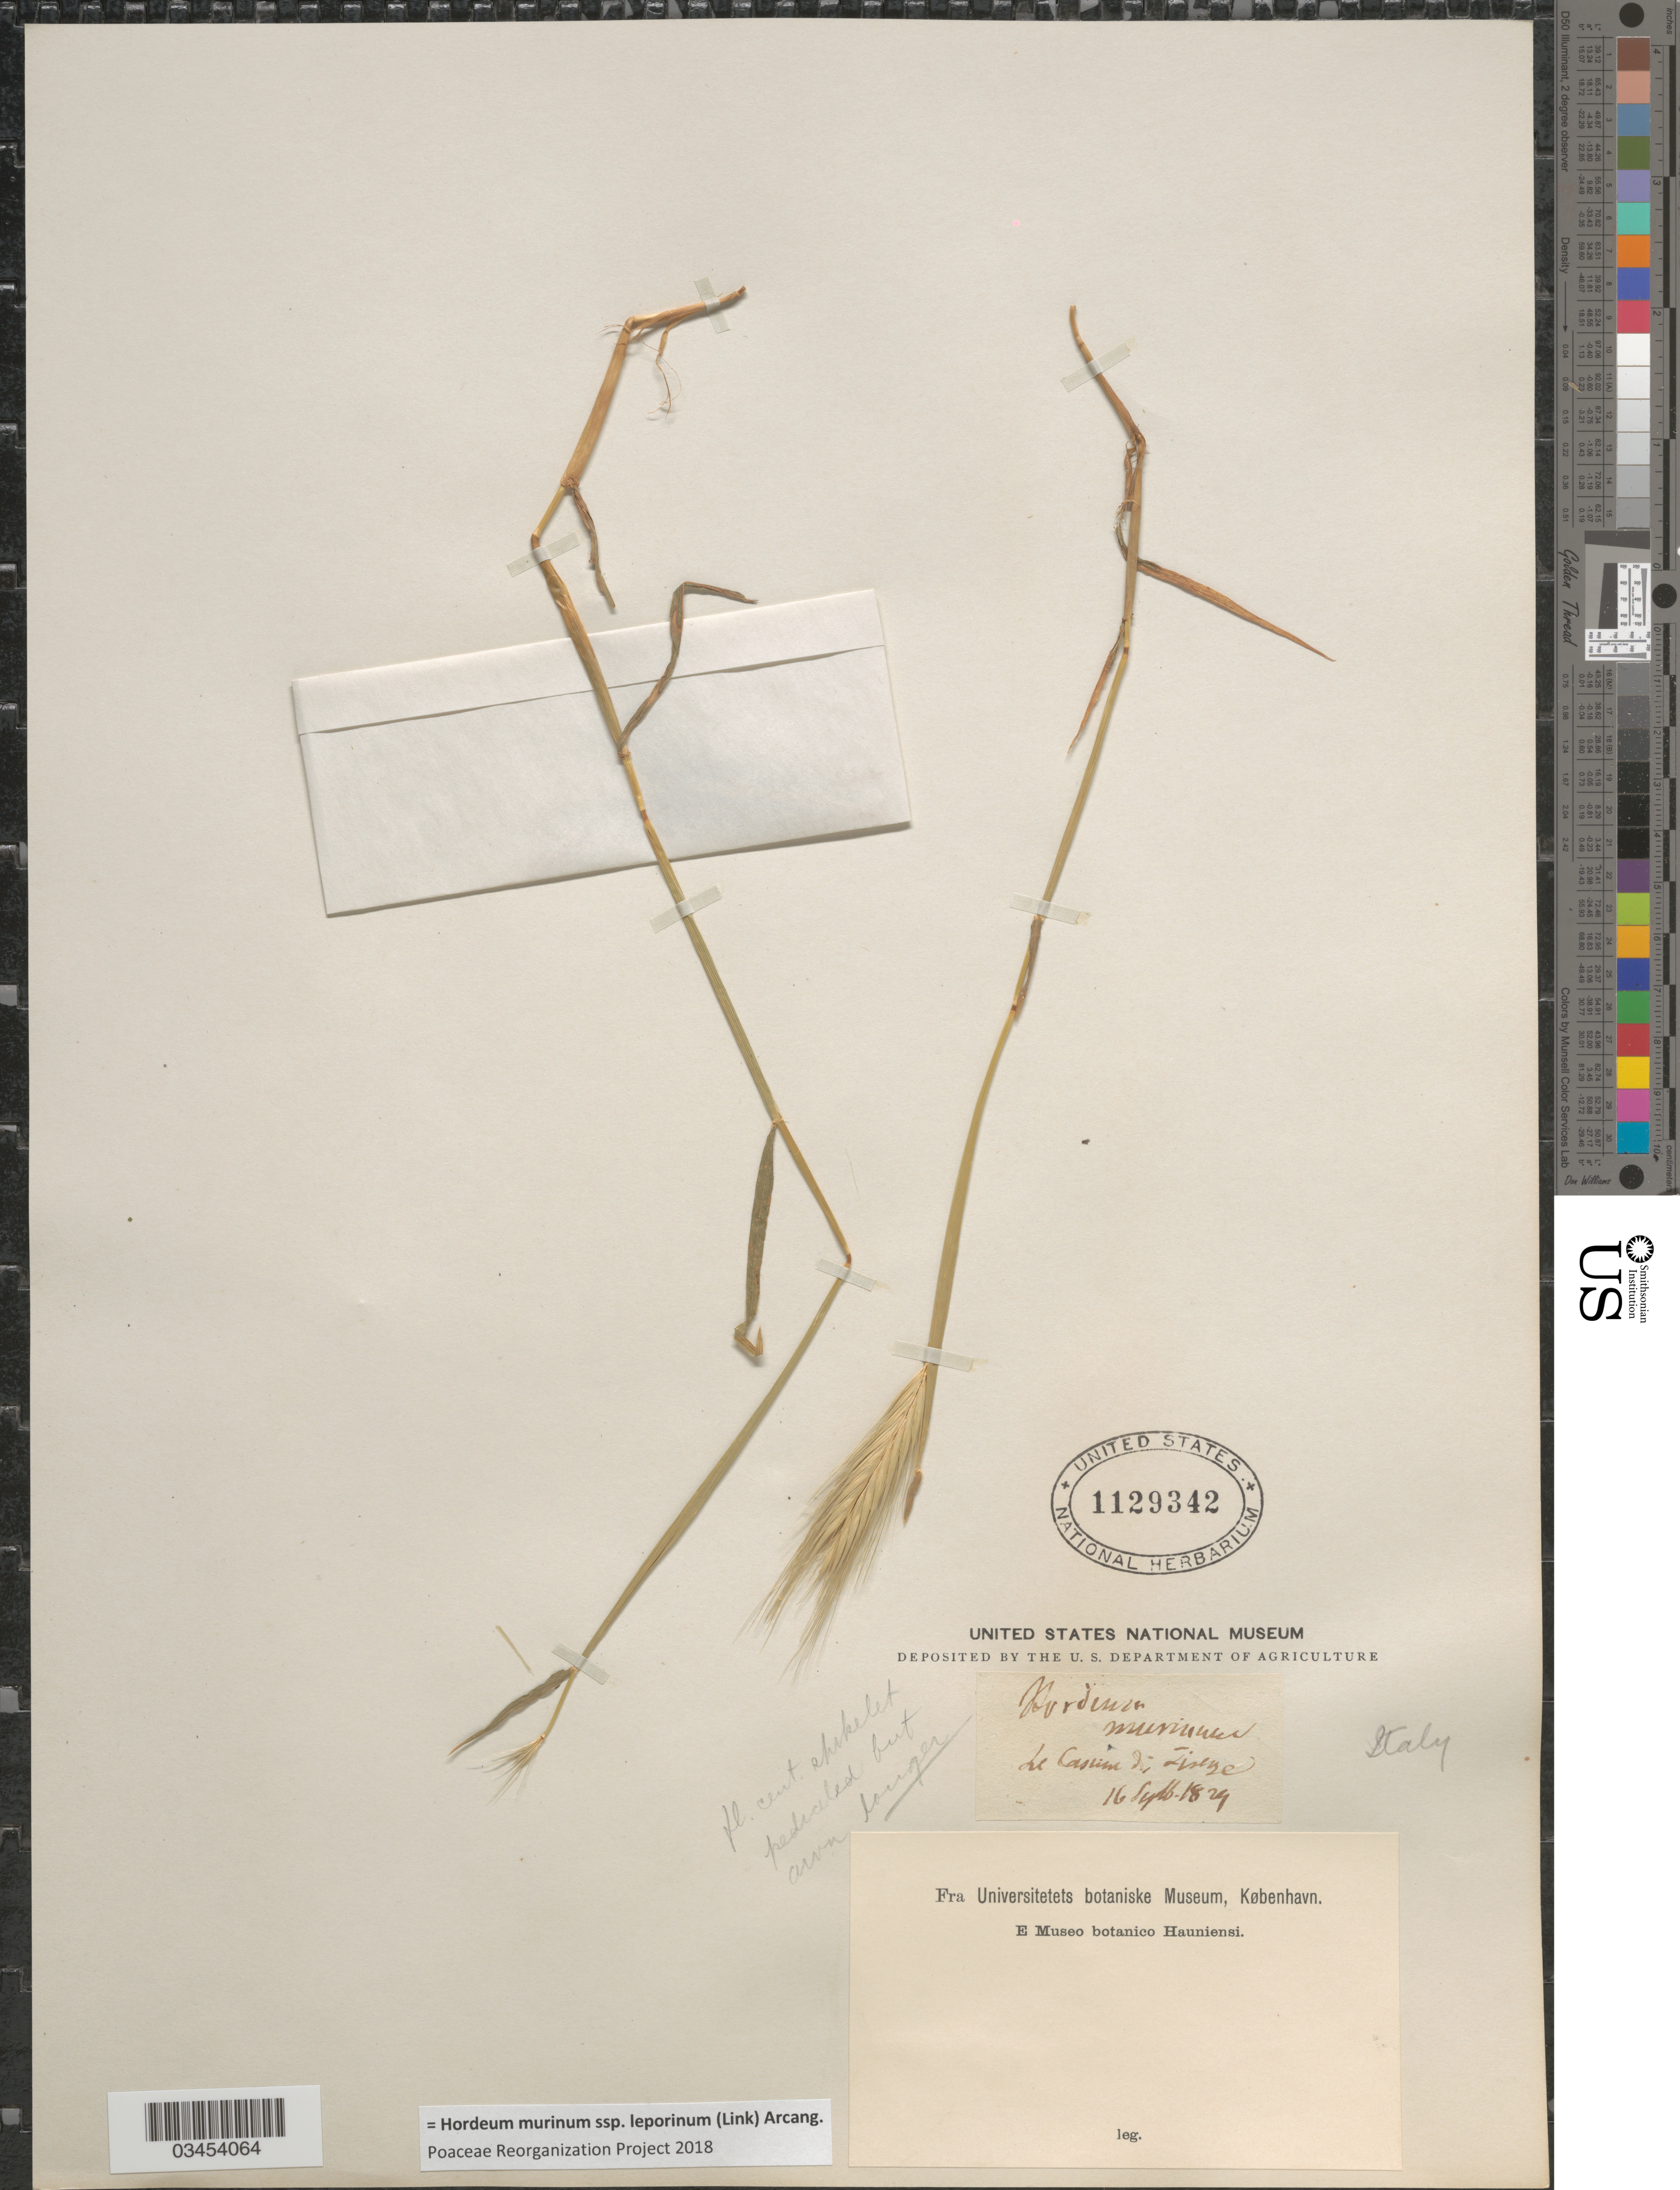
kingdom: Plantae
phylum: Tracheophyta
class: Liliopsida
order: Poales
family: Poaceae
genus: Hordeum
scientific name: Hordeum murinum subsp. leporinum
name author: (Link) Arcang.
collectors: ex Mus. Bot. Hauniense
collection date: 1829-09-16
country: Italy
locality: Le Cassim de Liseye.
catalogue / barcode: US 1129342